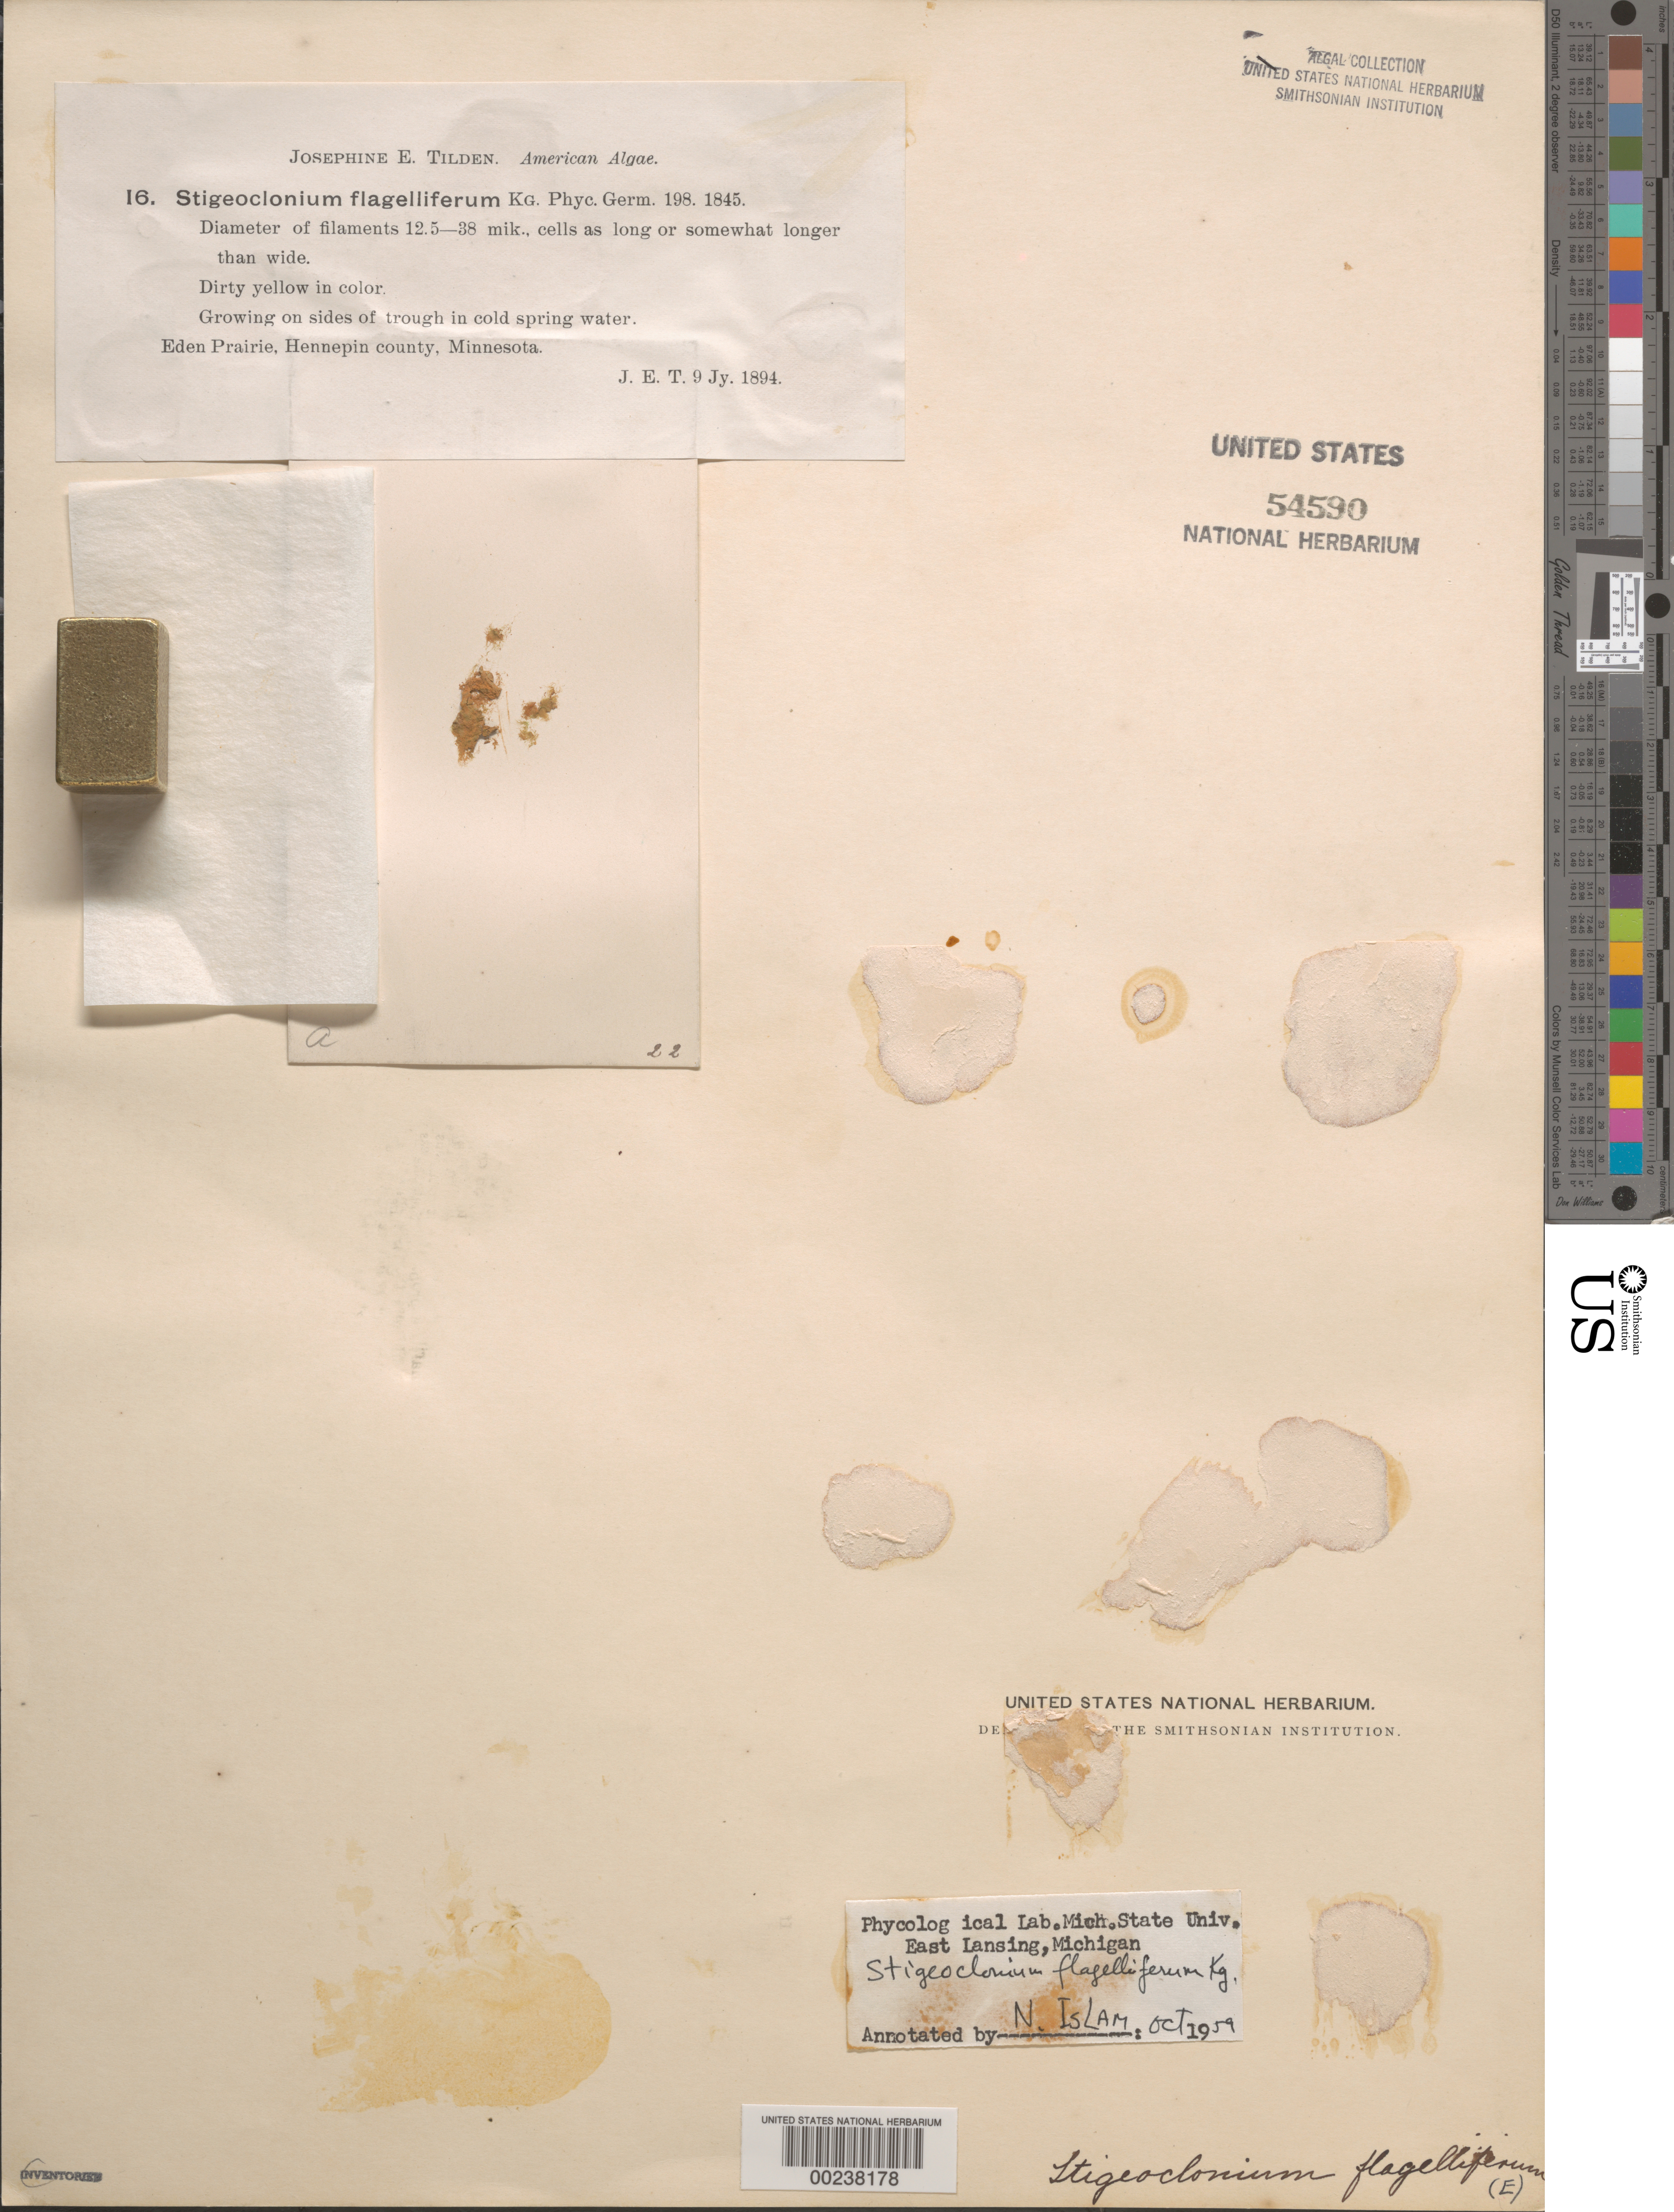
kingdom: Plantae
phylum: Chlorophyta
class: Chlorophyceae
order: Chaetophorales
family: Chaetophoraceae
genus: Stigeoclonium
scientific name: Stigeoclonium flagelliferum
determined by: Islam, N.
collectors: J. E. Tilden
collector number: JET 16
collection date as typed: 09 Jul 1894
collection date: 1894-07-09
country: United States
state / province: Minnesota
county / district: Hennepin County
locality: Eden Prairie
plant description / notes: Tilden, American Algae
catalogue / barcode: US 54590